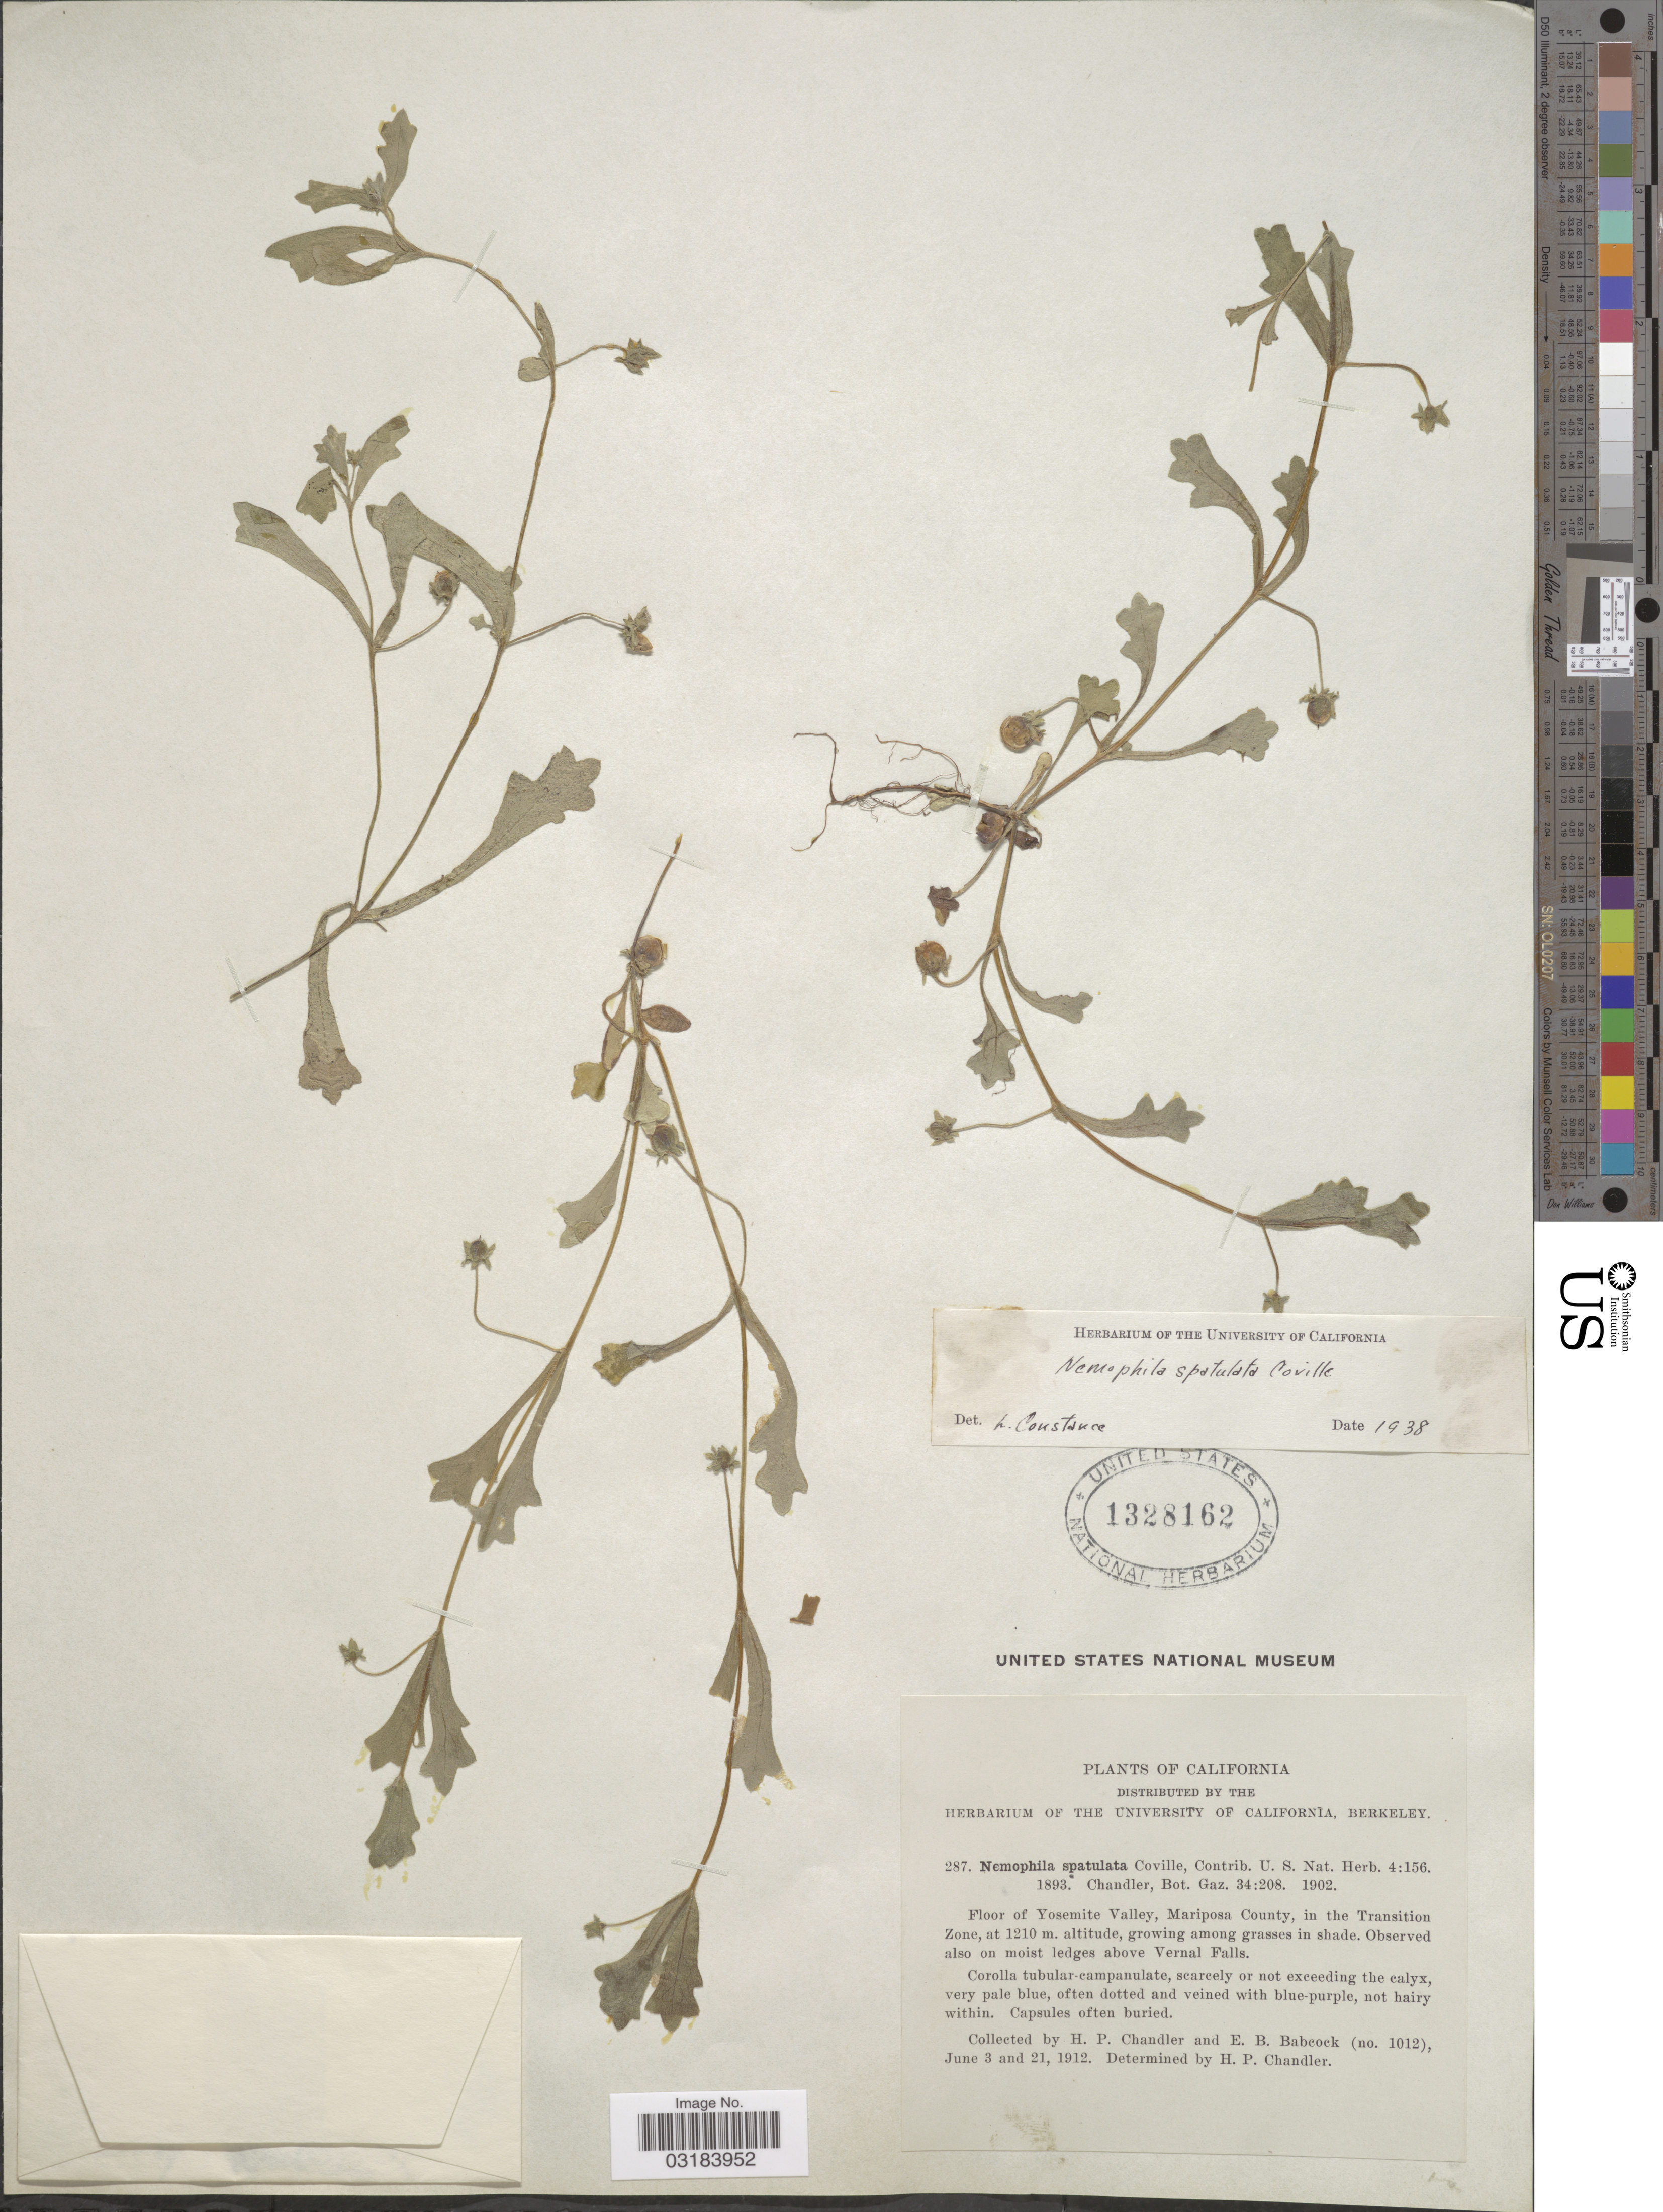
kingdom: Plantae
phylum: Tracheophyta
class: Magnoliopsida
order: Boraginales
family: Hydrophyllaceae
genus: Nemophila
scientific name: Nemophila spatulata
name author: Coville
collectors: H. Chandler & E. B. Babcock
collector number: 1012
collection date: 1912-06-03/1912-06-21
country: United States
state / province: California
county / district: Mariposa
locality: Floor of Yosemite Valley, Mariposa County, in the Transition Zone. Observed also on moist ledges above Vernal Falls.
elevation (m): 1210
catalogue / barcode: US 1328162